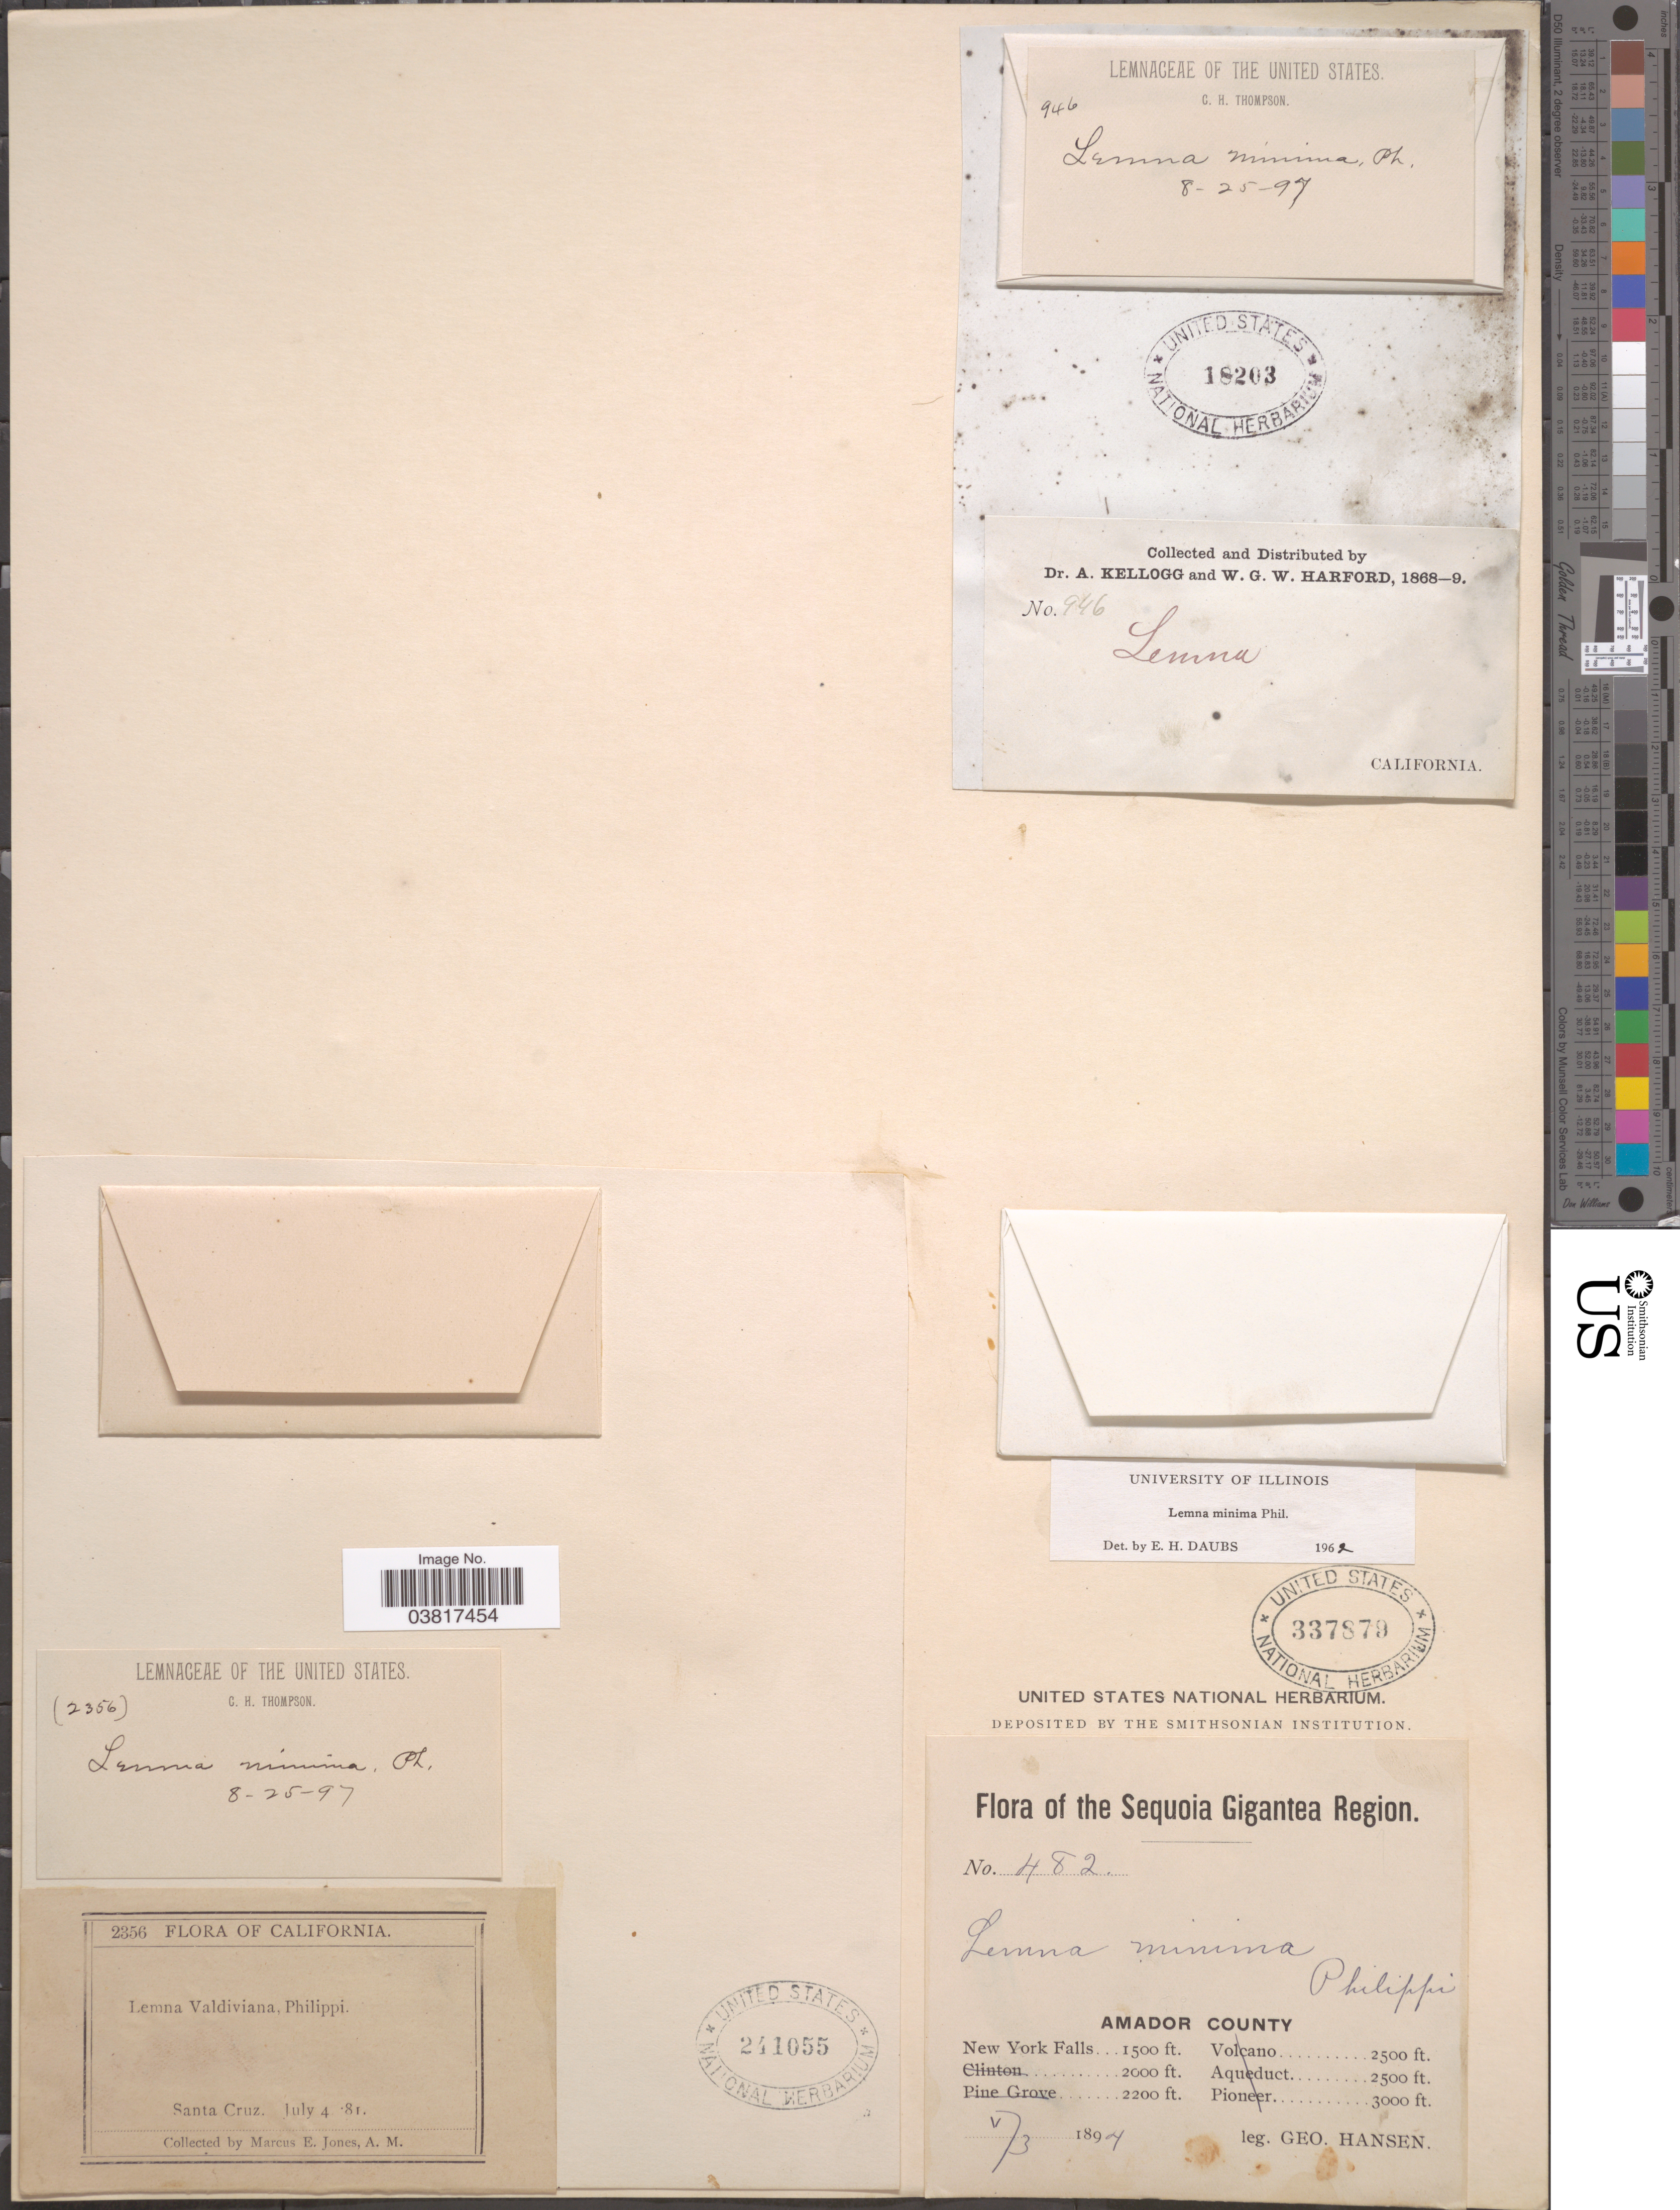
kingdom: Plantae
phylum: Tracheophyta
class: Liliopsida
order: Alismatales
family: Araceae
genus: Lemna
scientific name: Lemna minima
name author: Thuill. ex P. Beauv.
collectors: A. Kellogg & W. G. W. Harford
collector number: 946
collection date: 1868/1869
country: United States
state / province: California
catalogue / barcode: US 18203-3